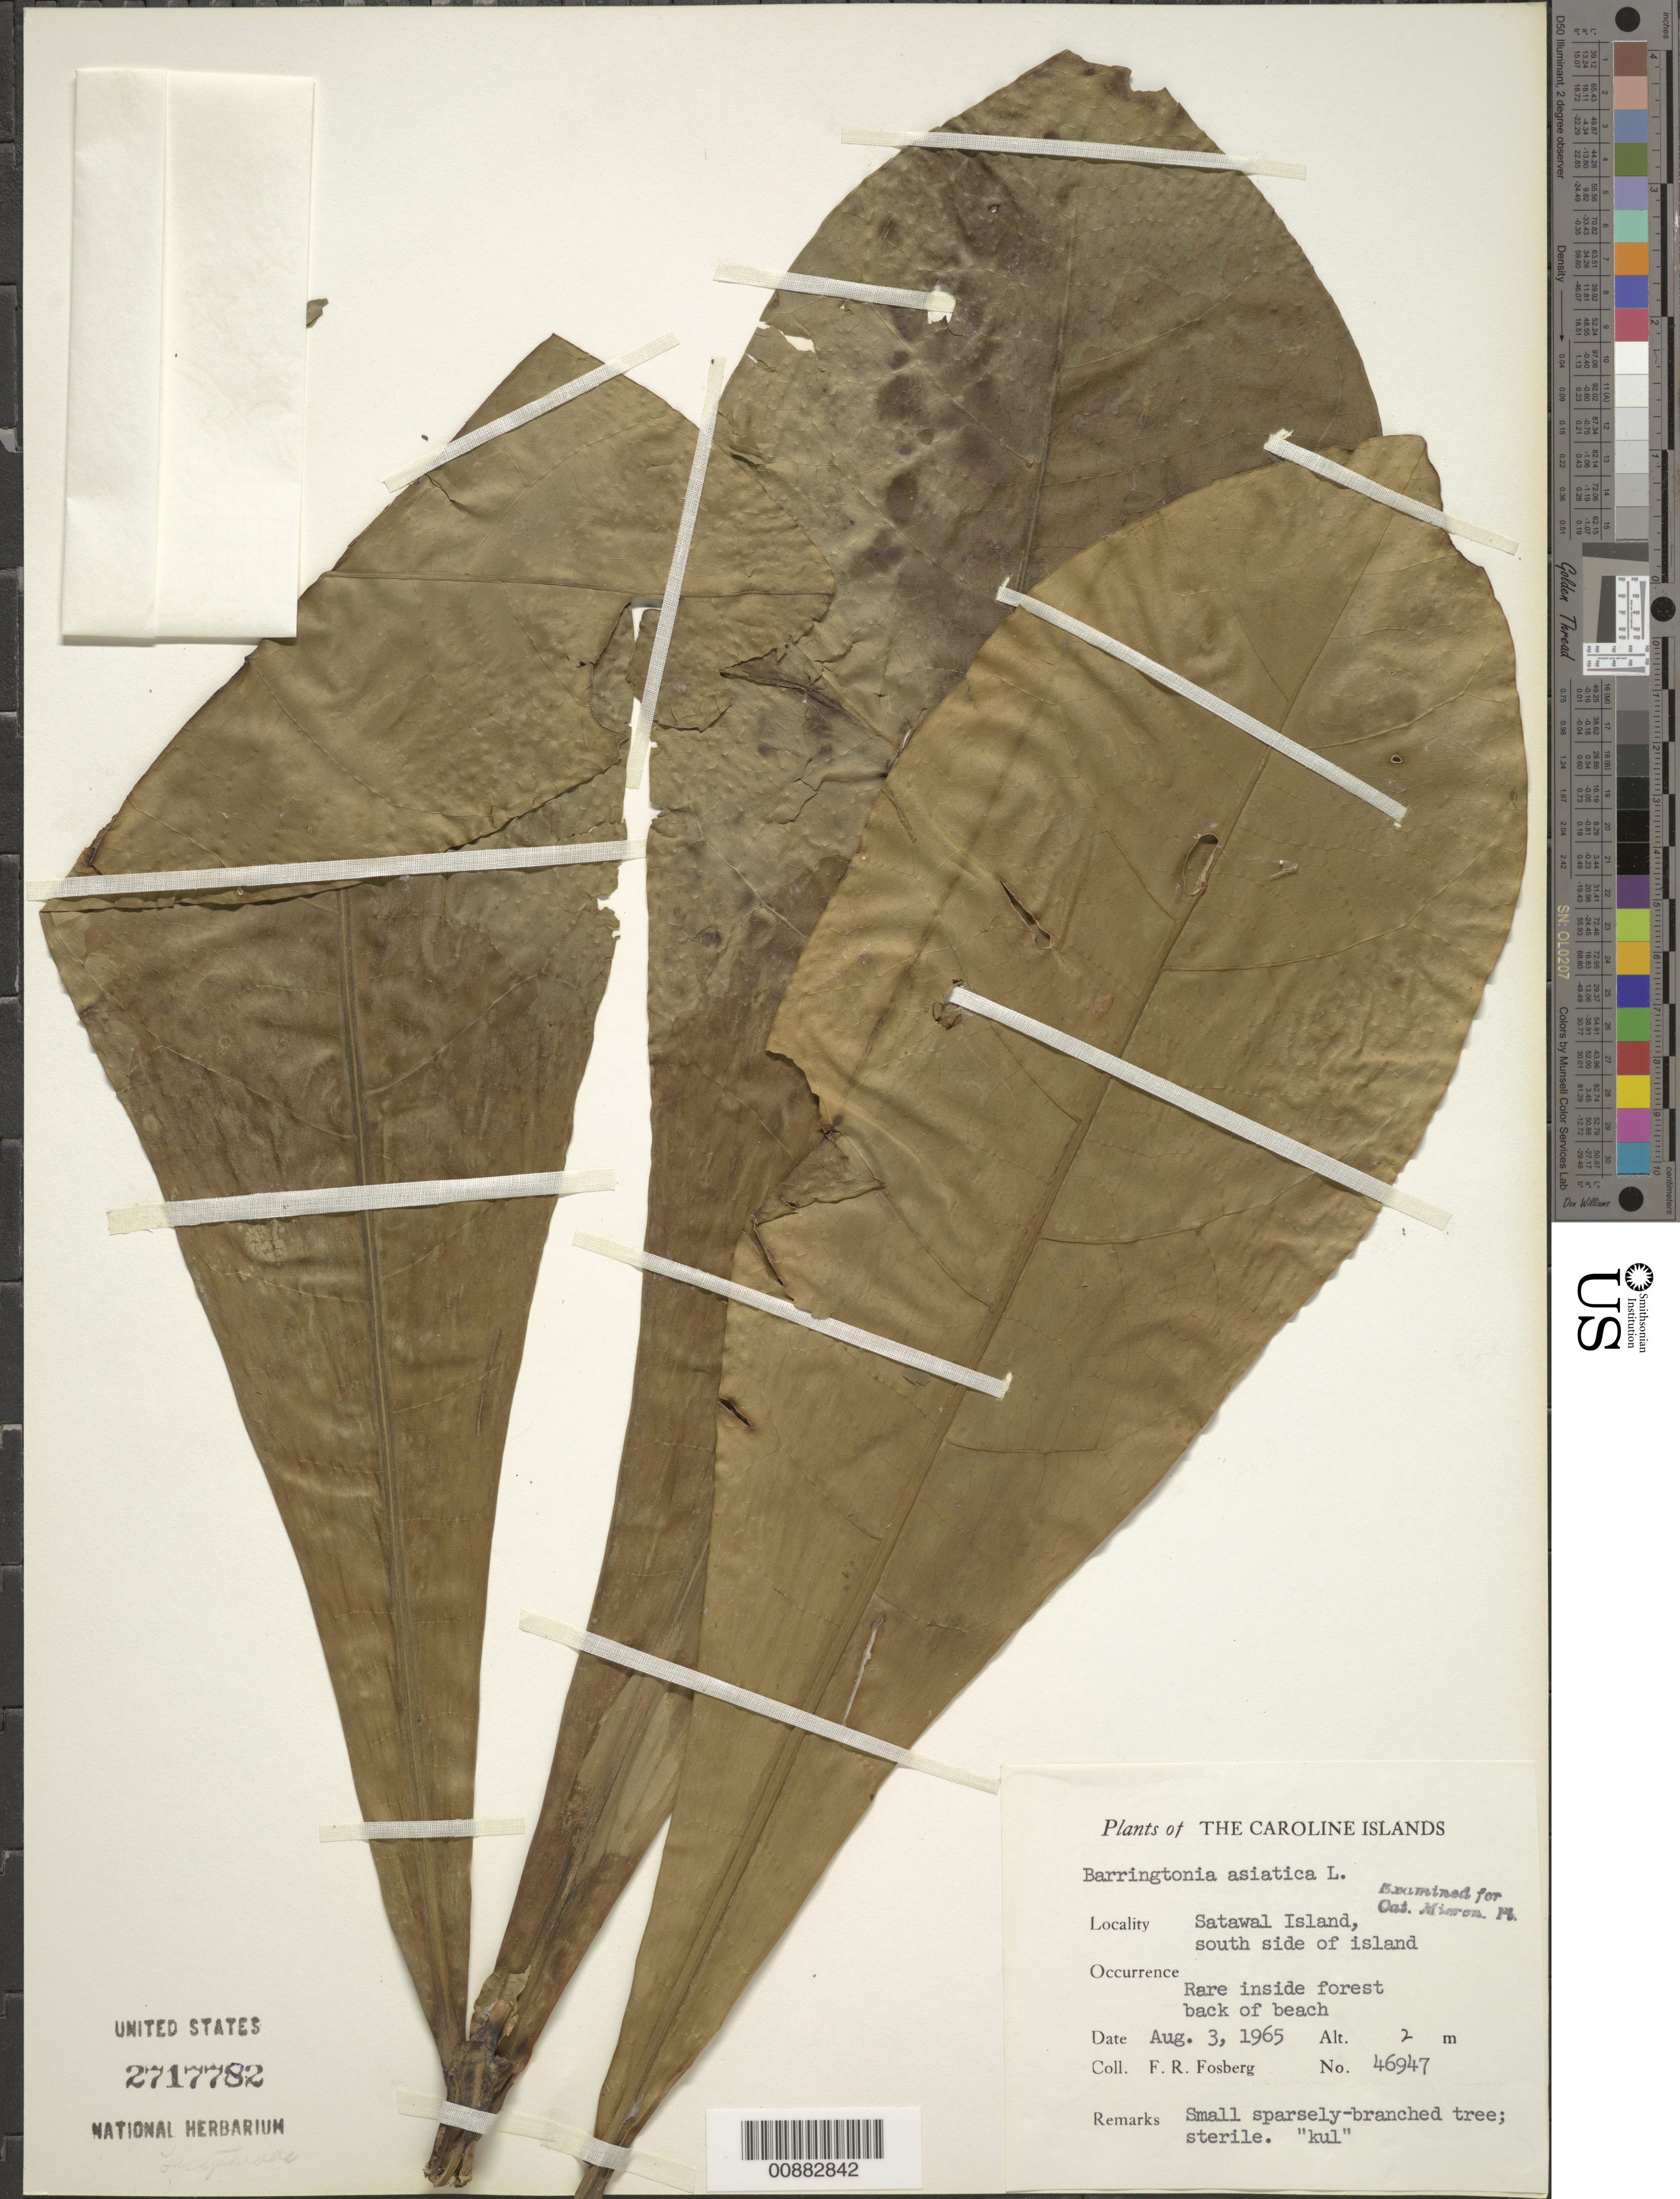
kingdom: Plantae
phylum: Tracheophyta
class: Magnoliopsida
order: Ericales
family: Lecythidaceae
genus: Barringtonia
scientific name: Barringtonia asiatica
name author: (L.) Kurz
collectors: F. R. Fosberg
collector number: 46947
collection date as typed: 03 Aug 1965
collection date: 1965-08-03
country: Micronesia, Federated States of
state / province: Yap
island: Satawal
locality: S side of island.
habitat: Rare inside forest, back of beach.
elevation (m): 2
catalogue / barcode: US 2717782